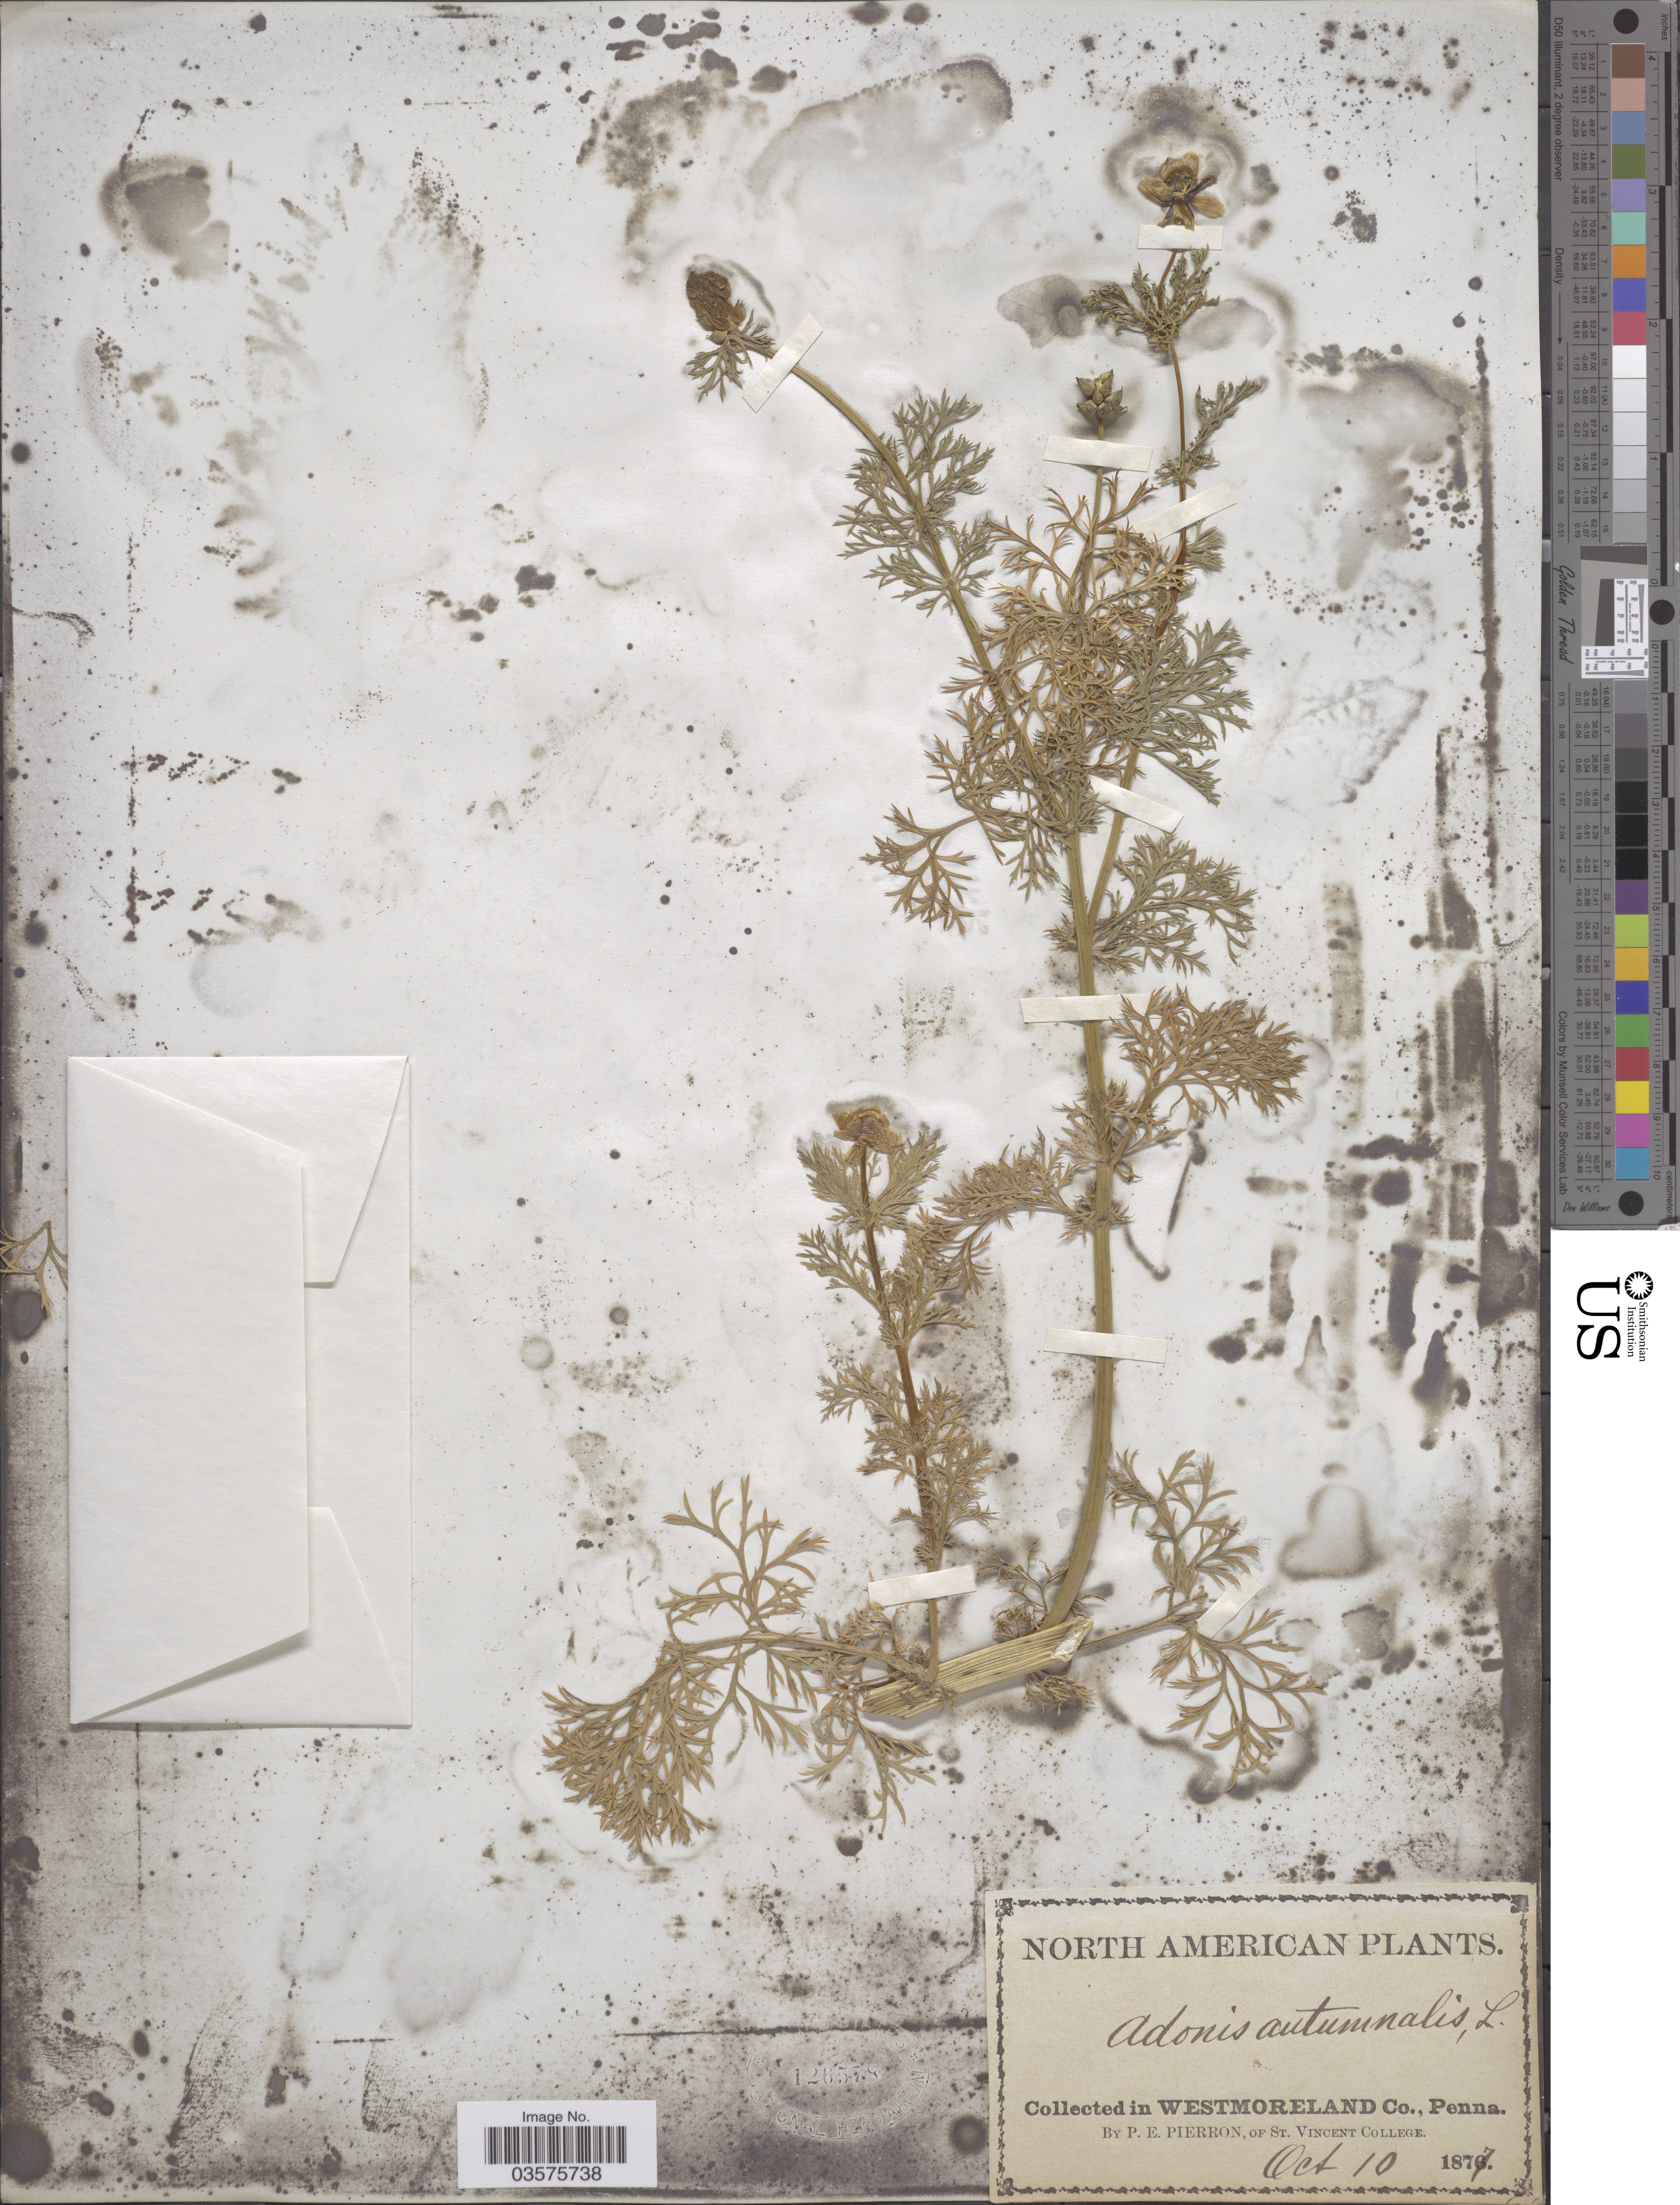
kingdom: Plantae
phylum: Tracheophyta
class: Magnoliopsida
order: Ranunculales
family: Ranunculaceae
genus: Adonis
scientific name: Adonis autumnalis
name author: M. Bieb.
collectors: P. Pierron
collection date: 1877-10-10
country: United States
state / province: Pennsylvania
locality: In Westmoreland Co.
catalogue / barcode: US 126578